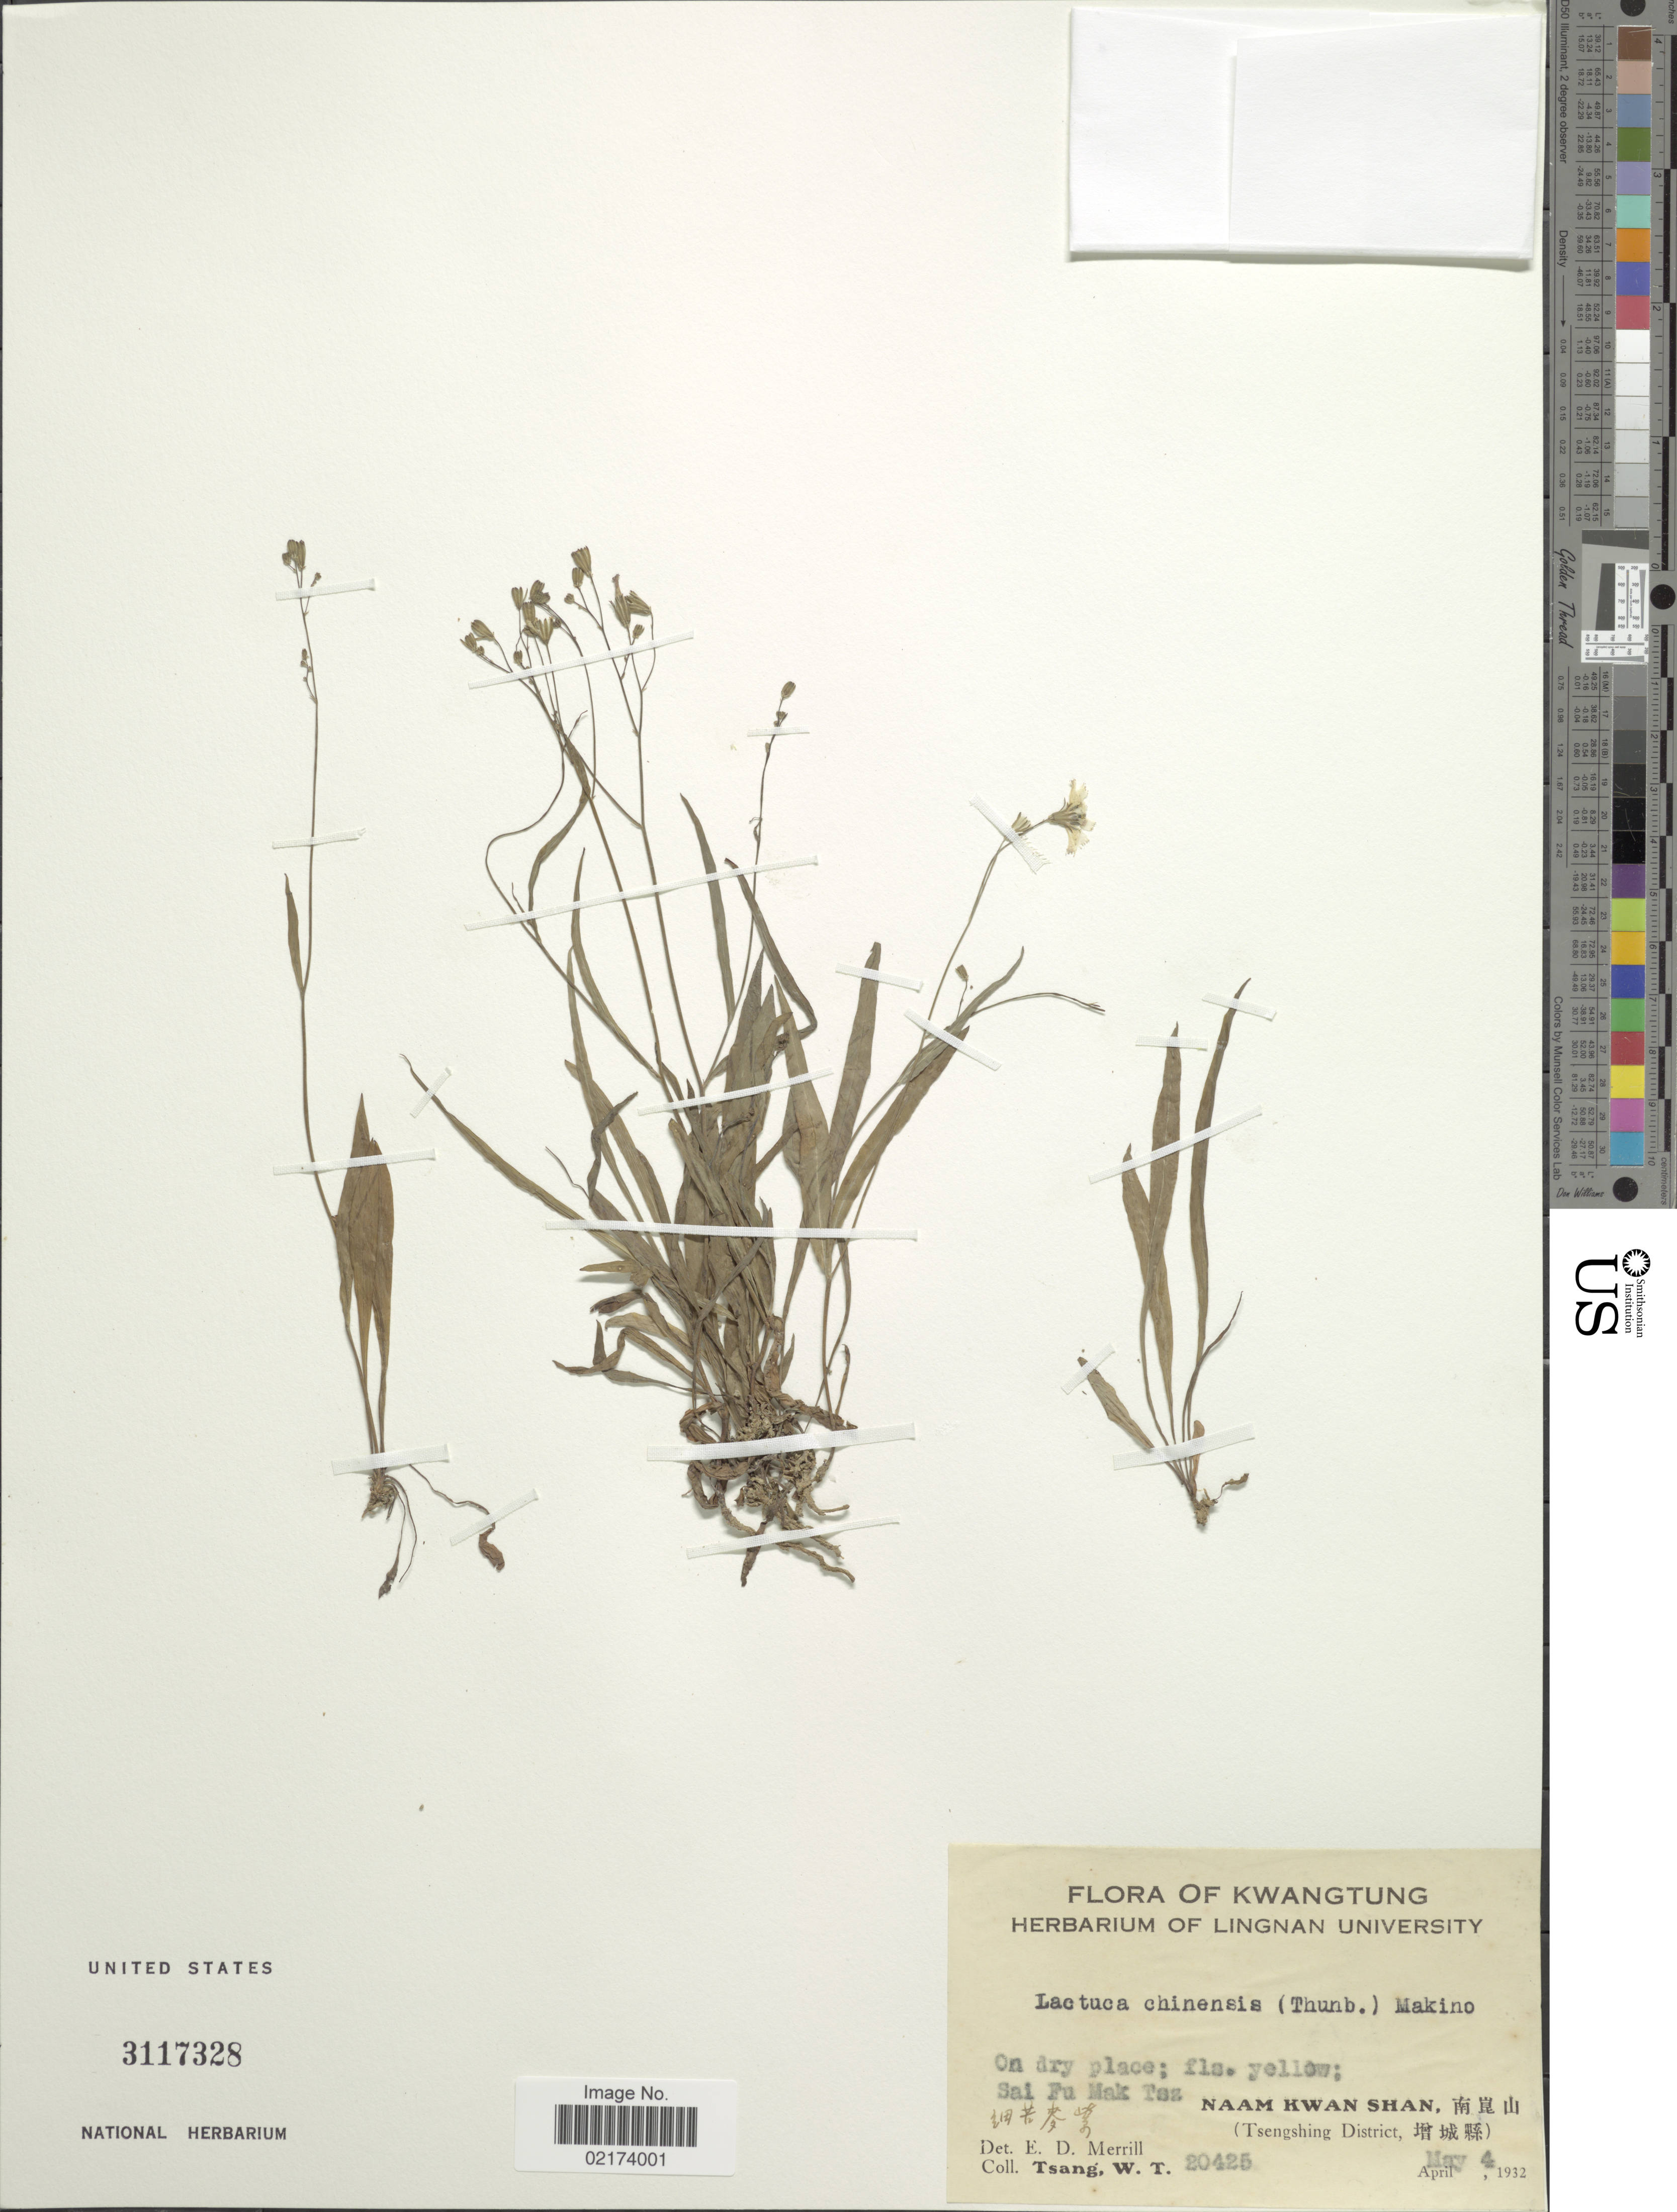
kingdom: Plantae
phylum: Tracheophyta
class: Magnoliopsida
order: Asterales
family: Asteraceae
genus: Ixeris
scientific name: Ixeris chinensis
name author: (Thunb.) Nakai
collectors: W. T. Tsang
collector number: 20425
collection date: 1932-05-04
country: China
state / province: Guangdong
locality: Kwangtung, Sai Fu Mak Tsz, Naam Kwan Shan (Tsenghing District)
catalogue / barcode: US 3117328